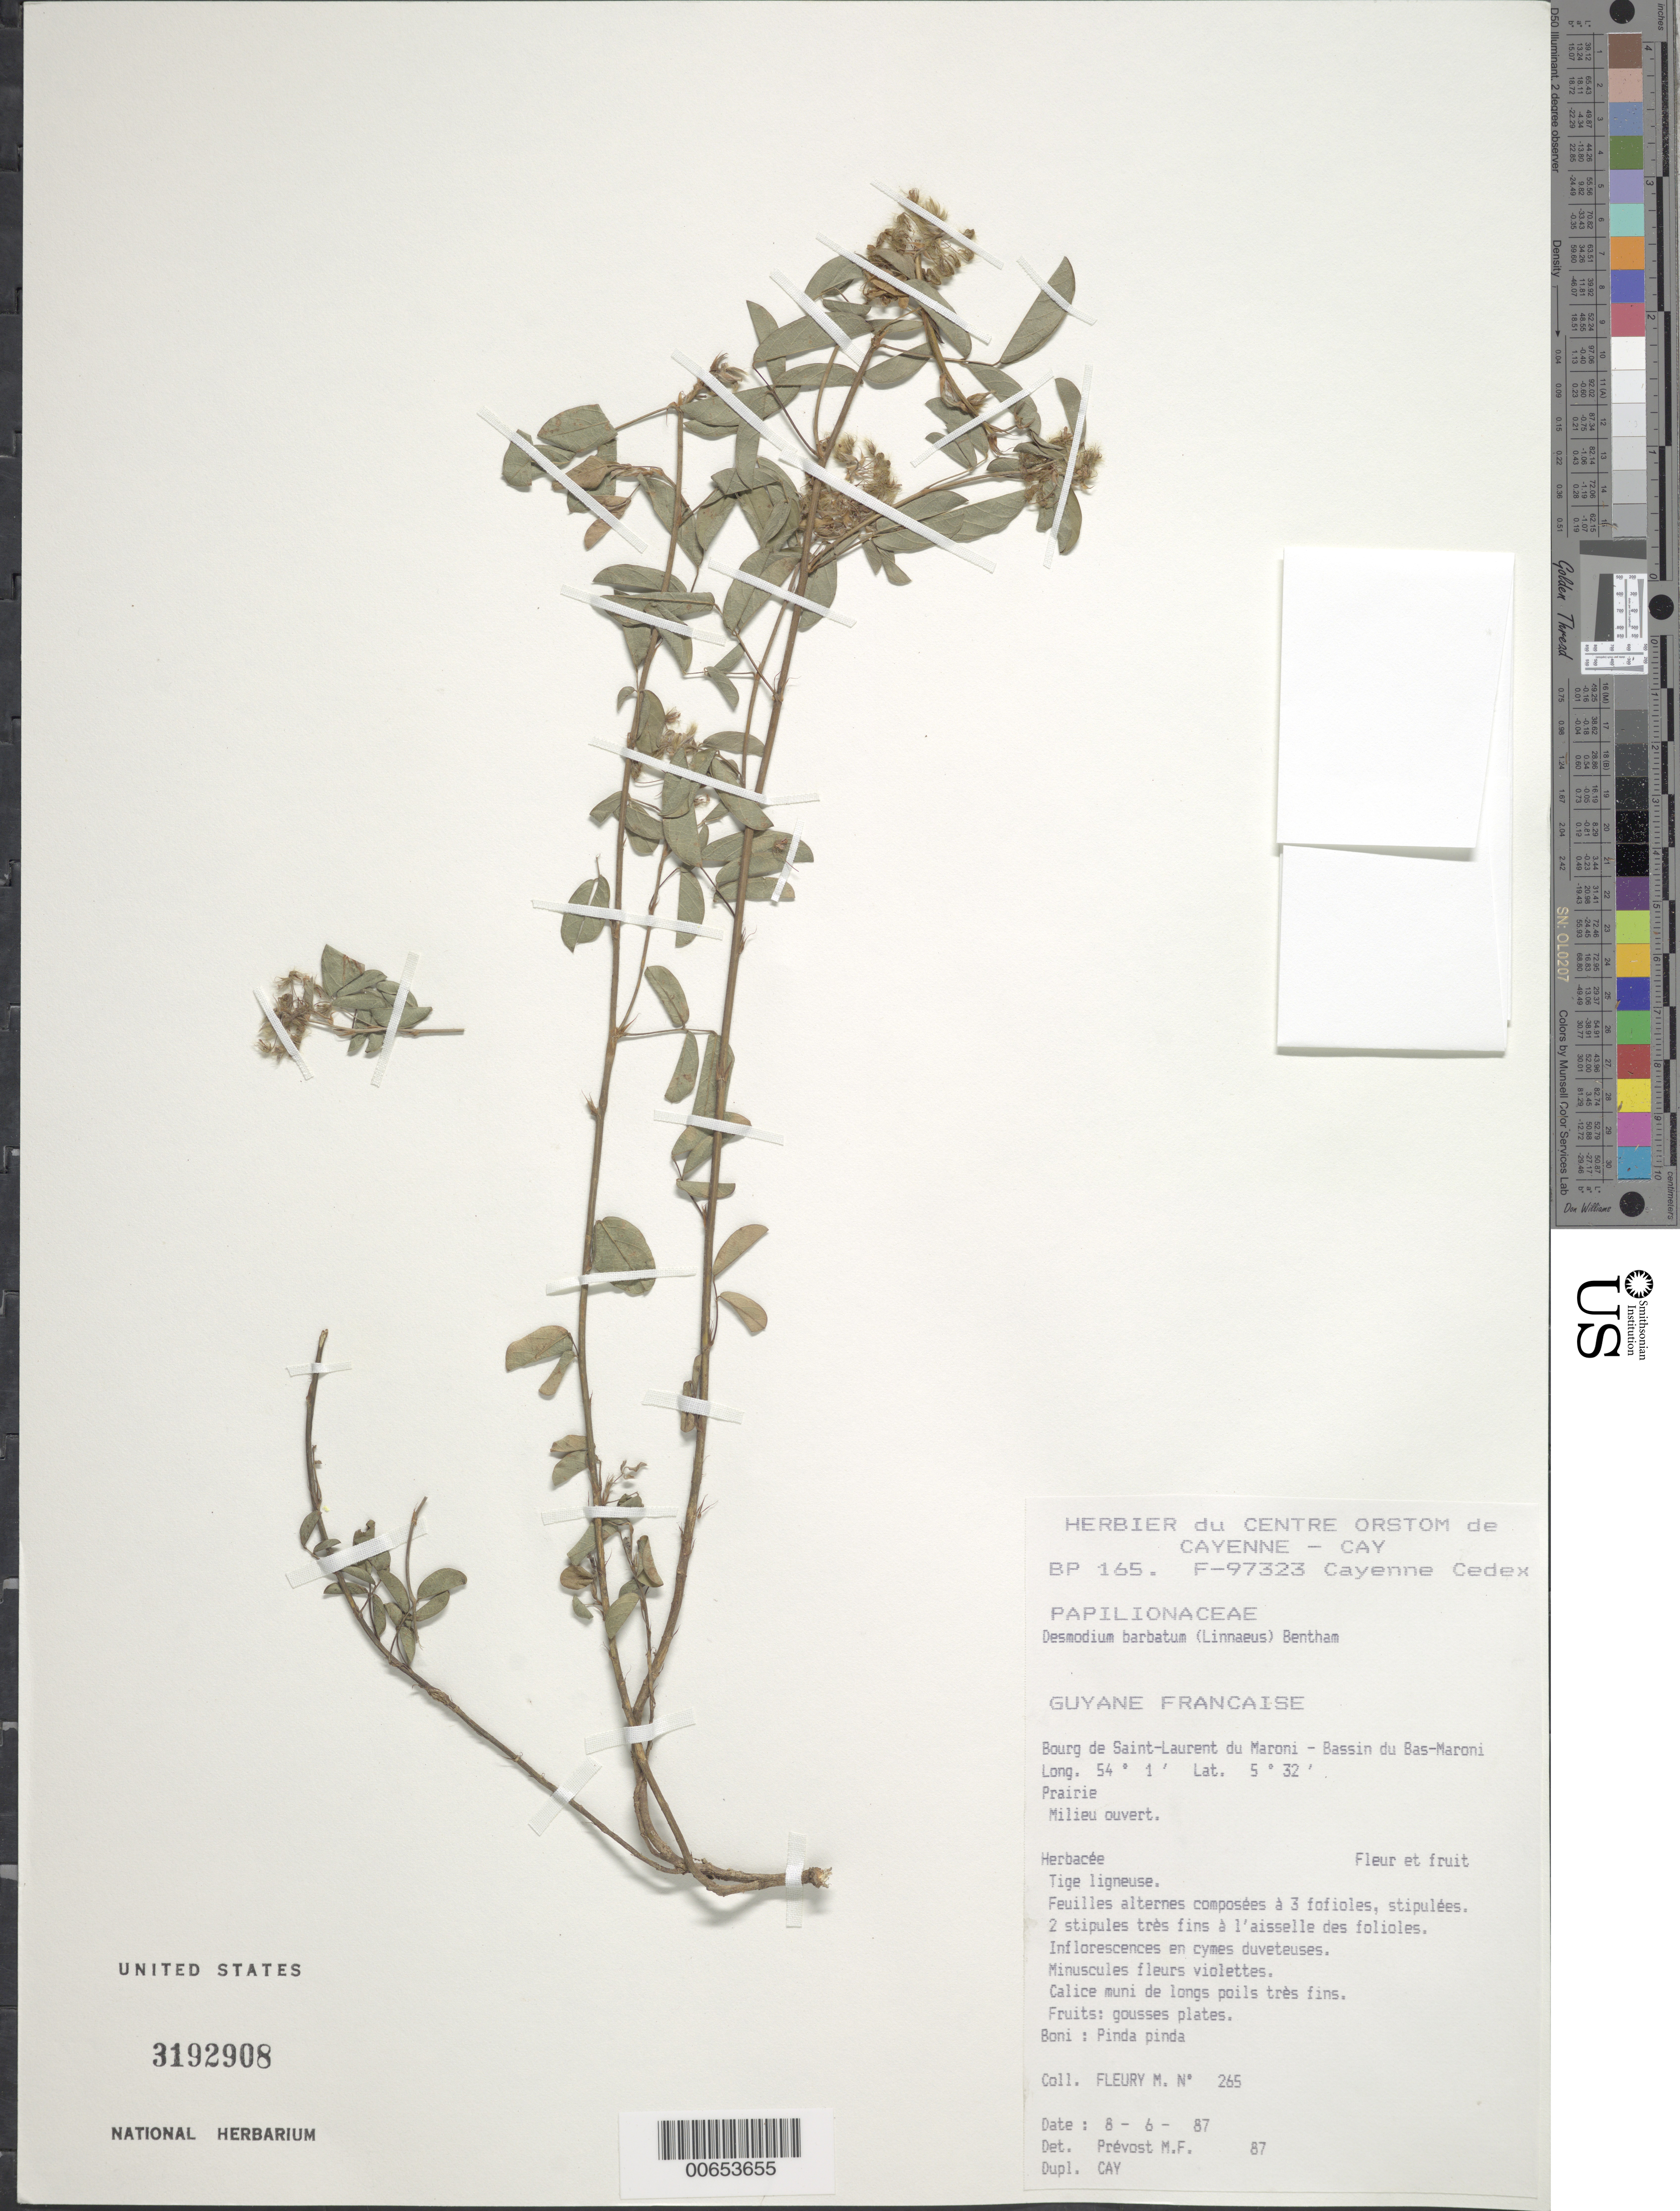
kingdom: Plantae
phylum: Tracheophyta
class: Magnoliopsida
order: Fabales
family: Fabaceae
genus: Grona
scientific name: Grona barbata var. barbata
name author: (L.) H. Ohashi & K. Ohashi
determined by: Strong, Mark T., (BOT), Smithsonian Institution - National Museum of Natural History (UNITED STATES)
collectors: M. Fleury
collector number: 265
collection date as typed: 8-Jun-87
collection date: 1987-06-08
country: French Guiana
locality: Commune de Saint-Laurent du Maroni, Bassin du Bas-Maroni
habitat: Meadow, open area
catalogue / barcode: US 3192908